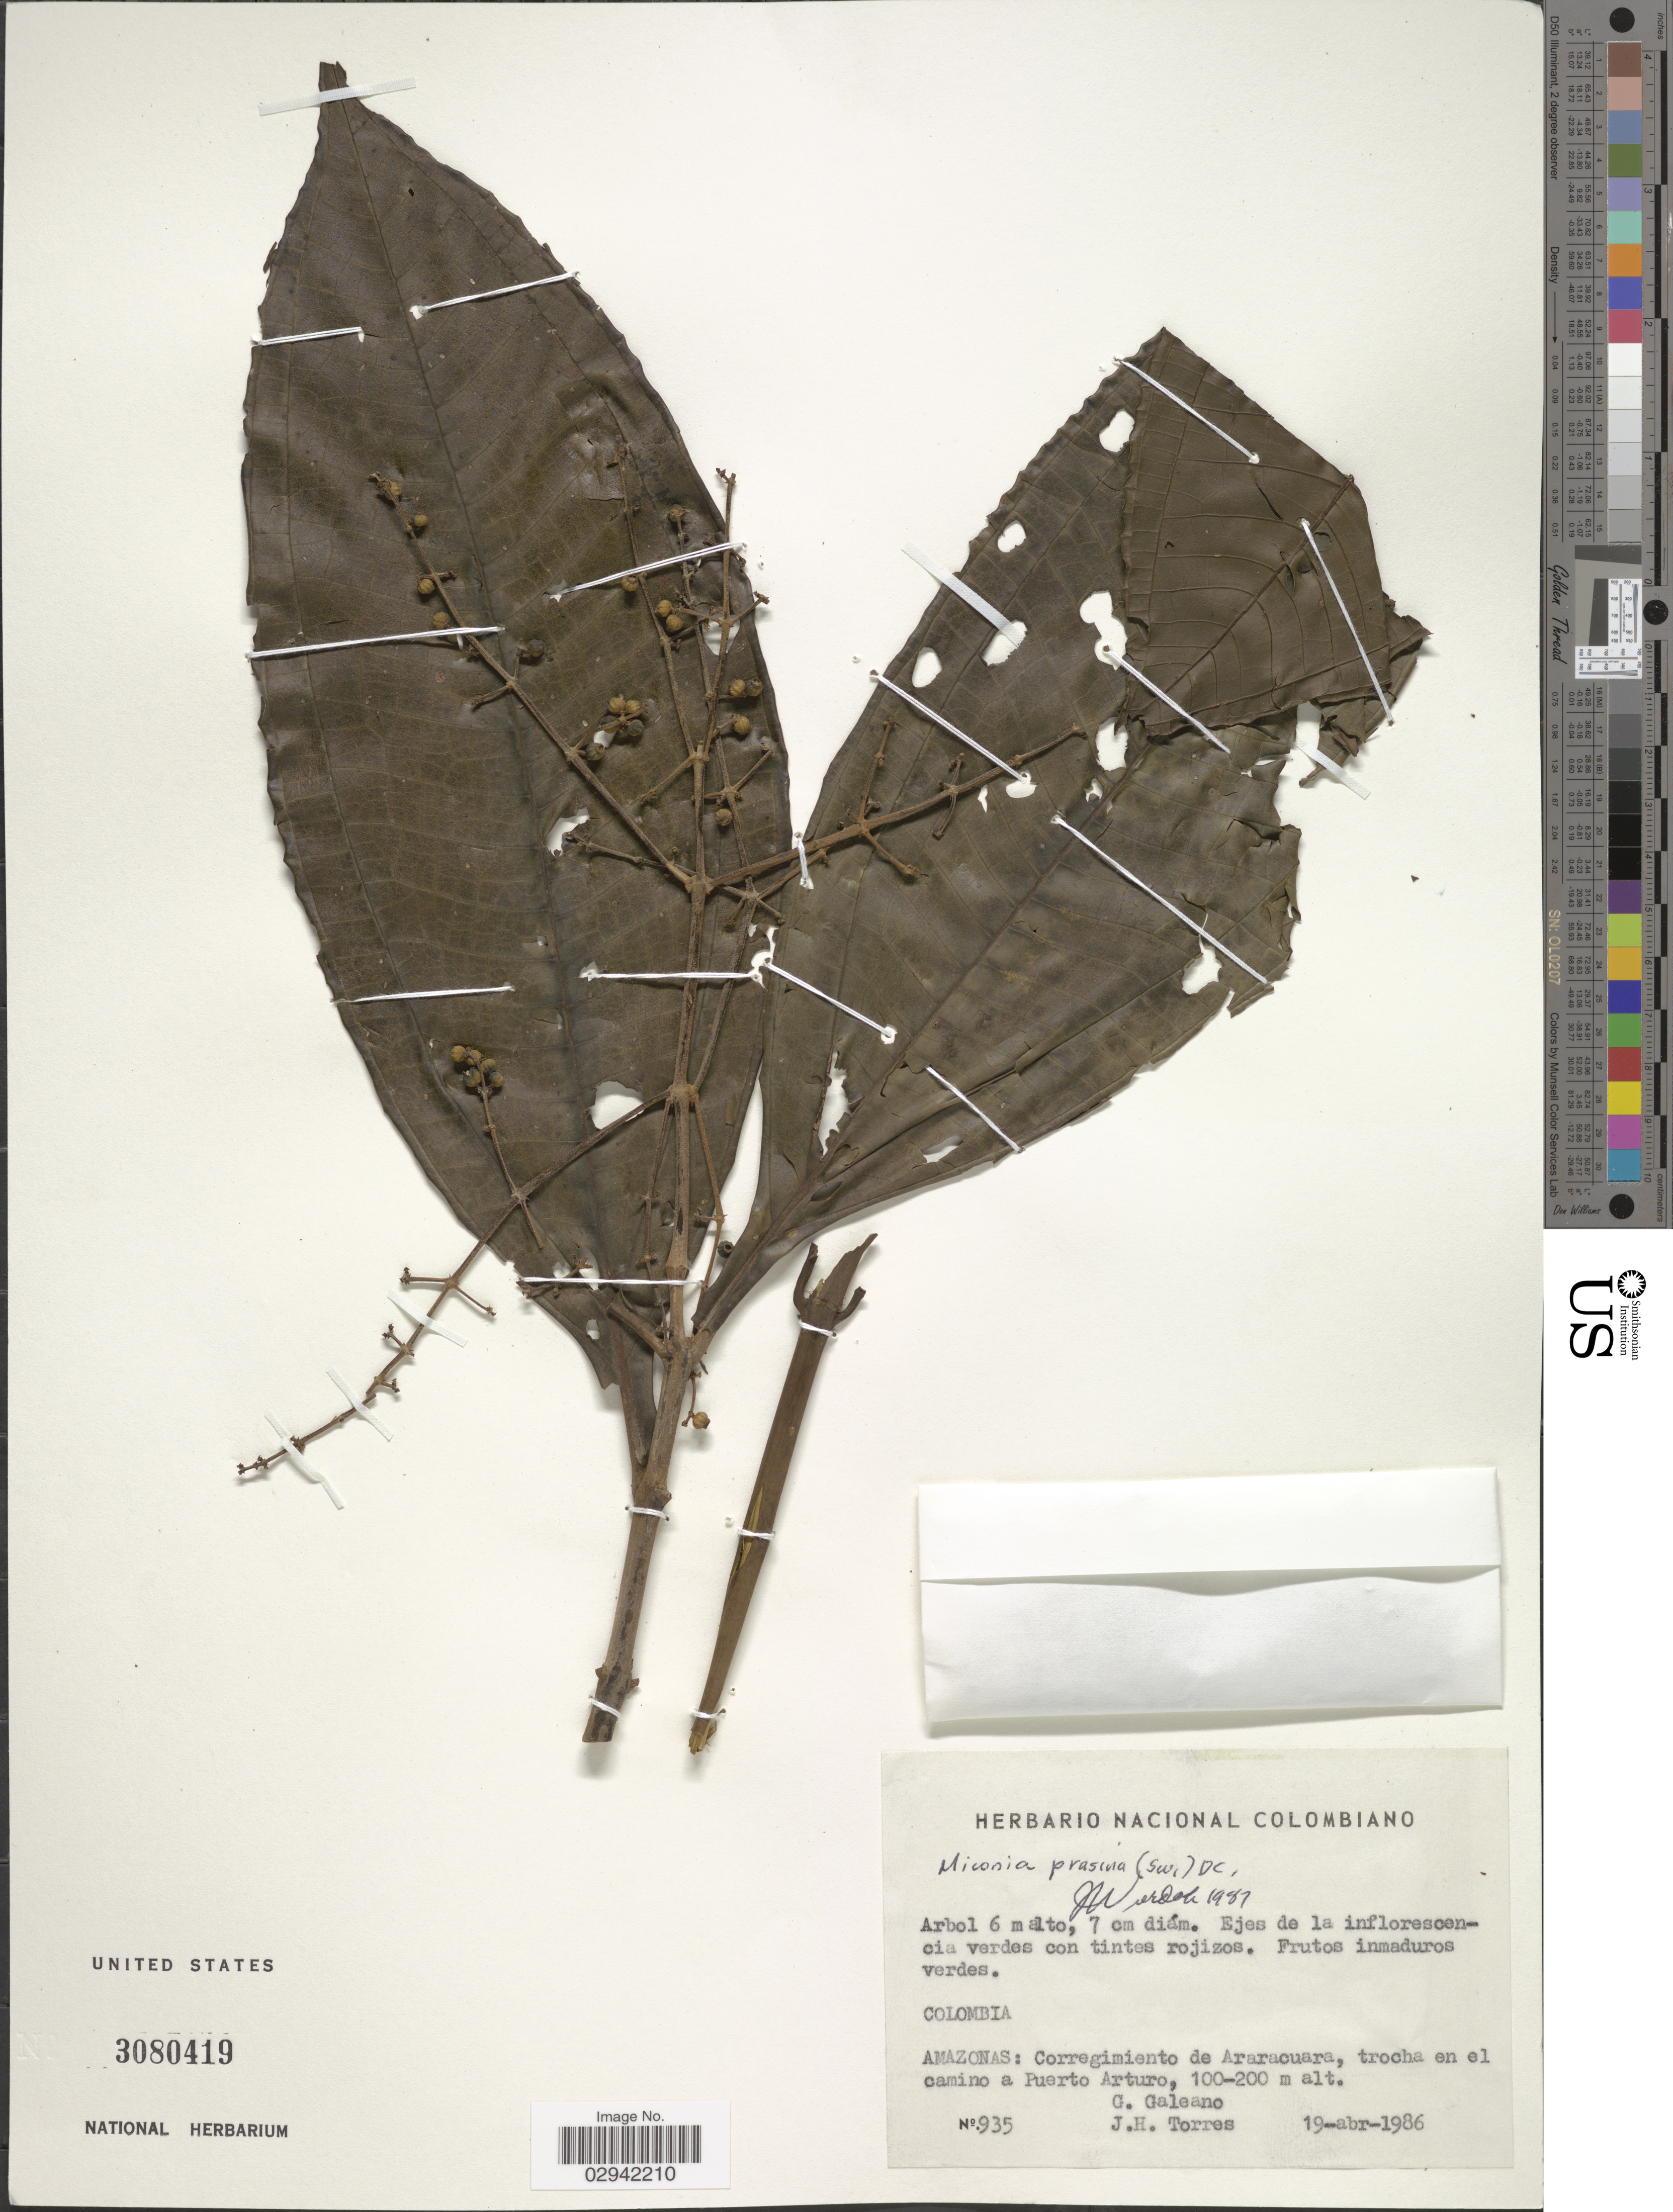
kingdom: Plantae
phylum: Tracheophyta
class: Magnoliopsida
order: Myrtales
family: Melastomataceae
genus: Miconia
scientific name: Miconia prasina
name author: (Sw.) DC.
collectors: G. A. Galeano & J. H. Torres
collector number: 935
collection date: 1986-04-19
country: Colombia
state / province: Amazônas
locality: Corregimiento de Araracuara, trocha en el camino a Puerto Arturo.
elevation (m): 100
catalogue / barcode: US 3080419